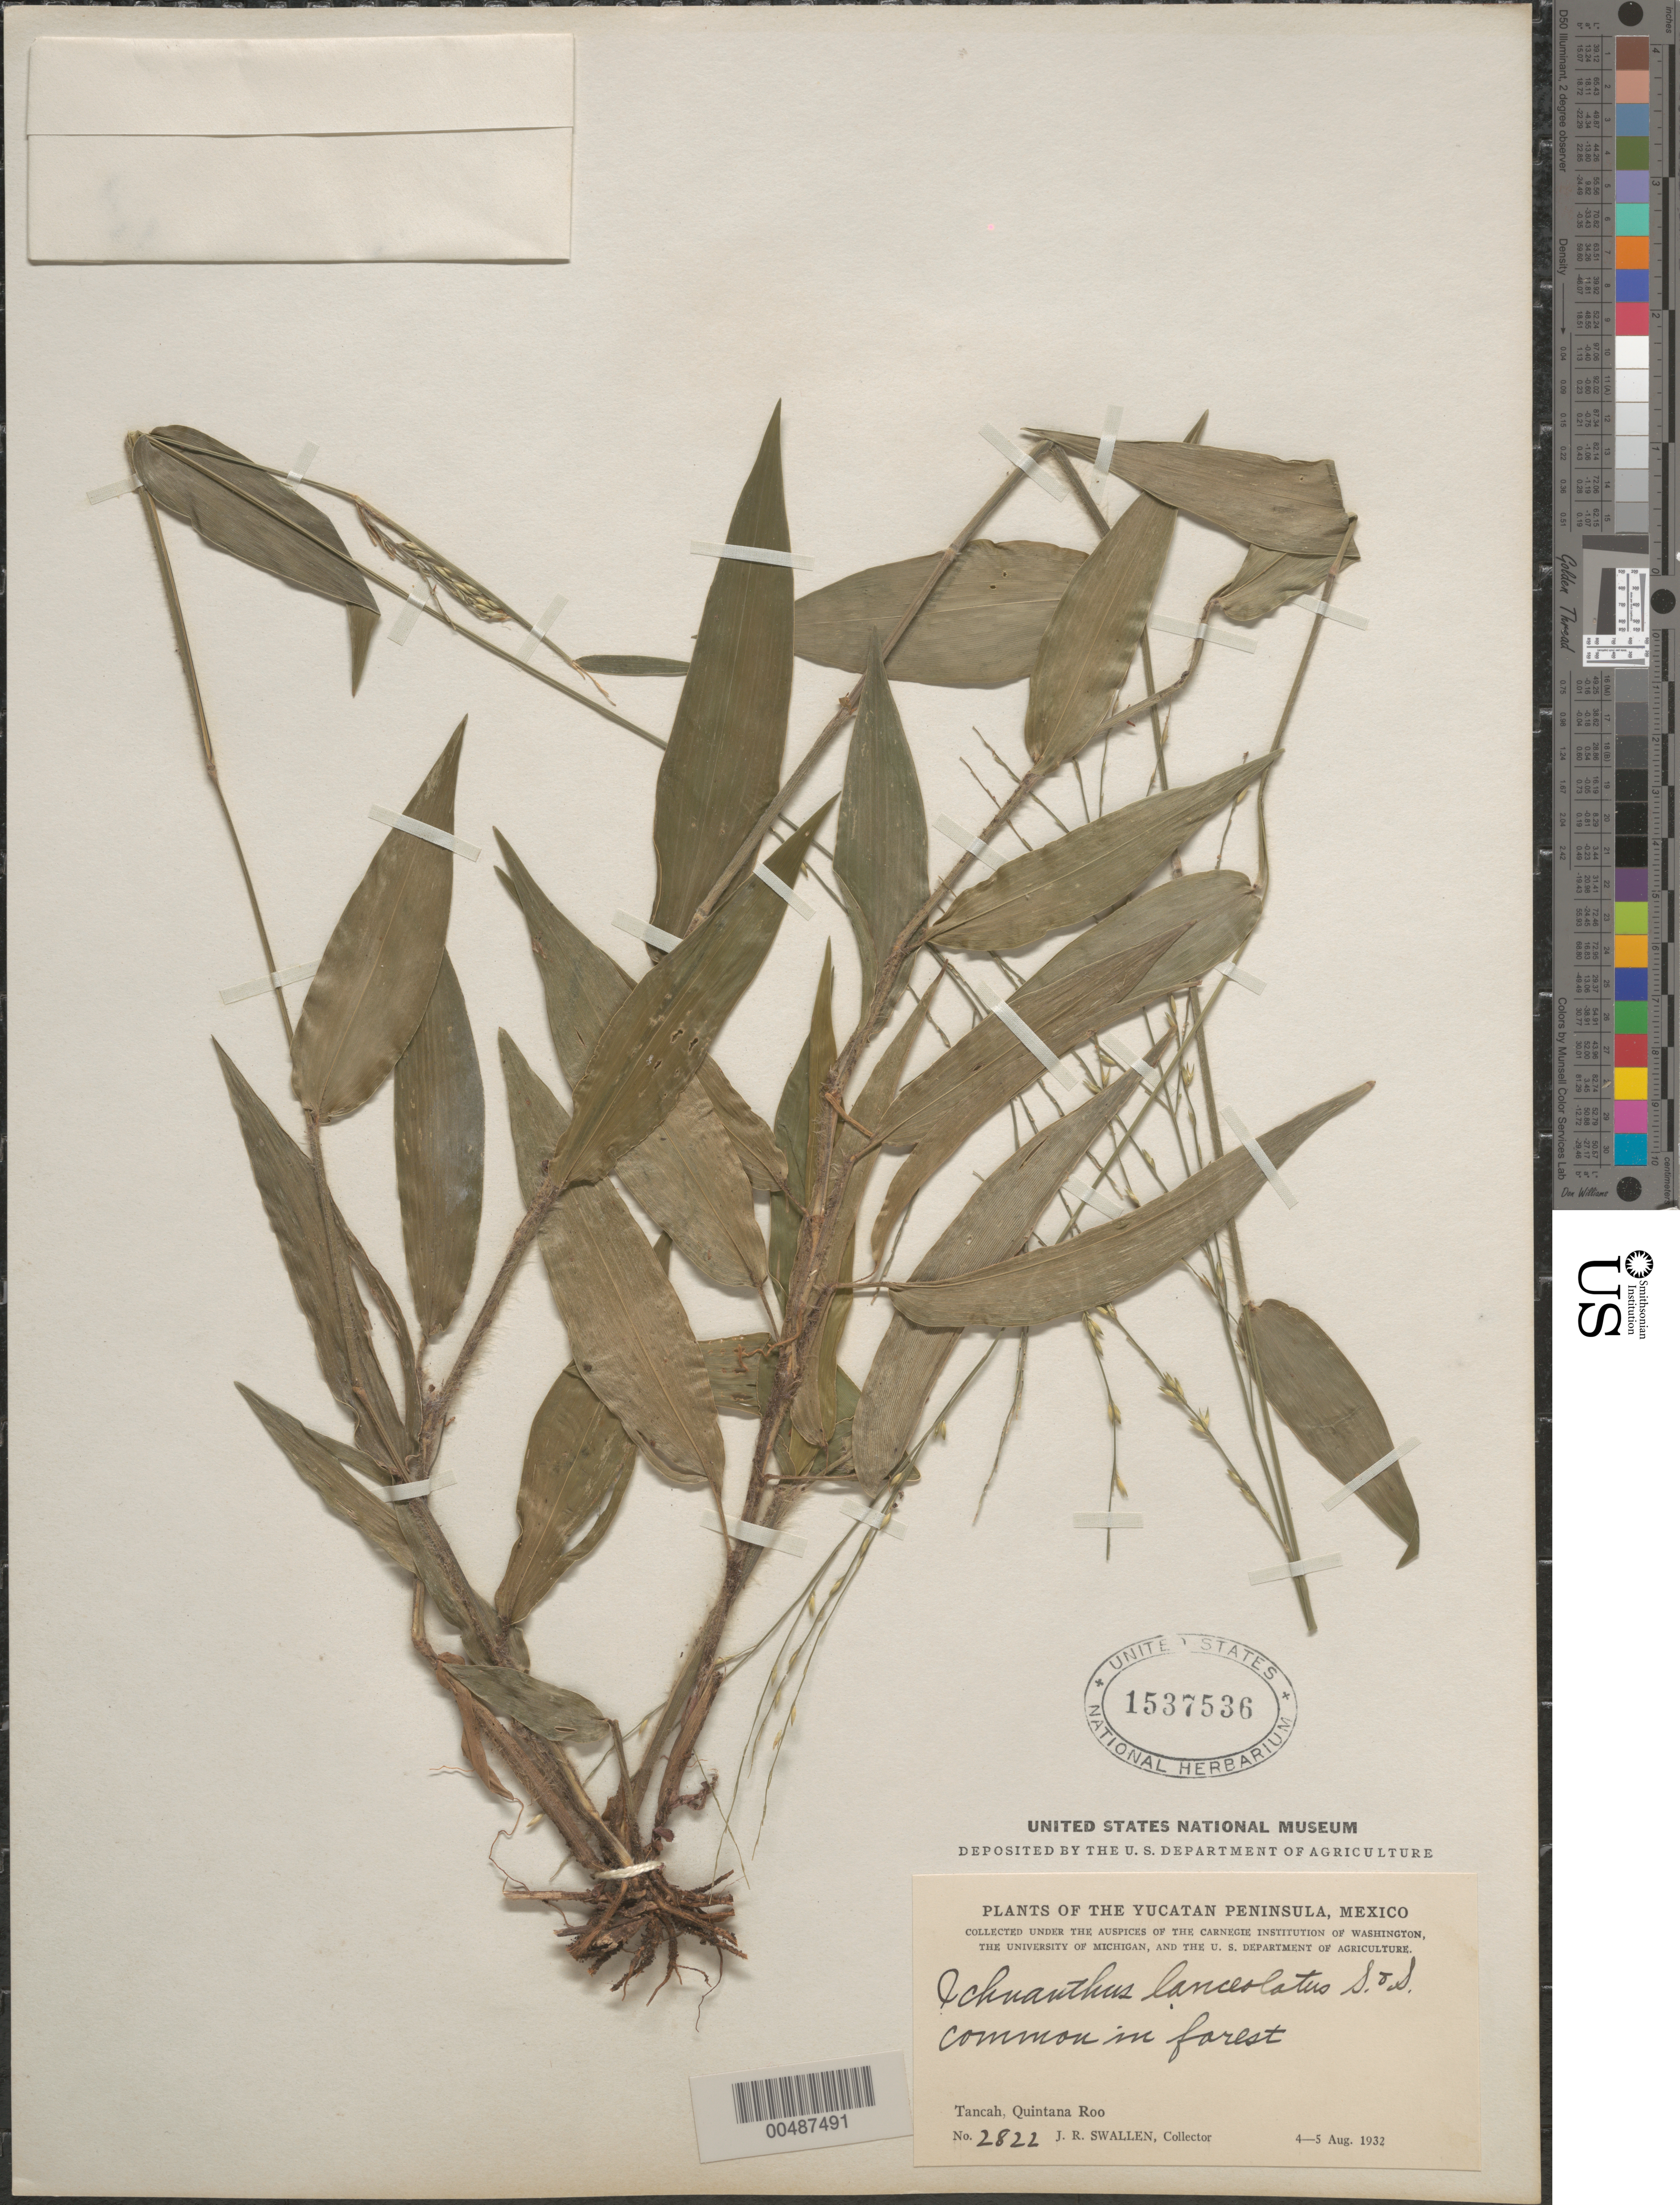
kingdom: Plantae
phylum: Tracheophyta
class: Liliopsida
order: Poales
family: Poaceae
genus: Ichnanthus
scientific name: Ichnanthus lanceolatus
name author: Scribn. & J.G. Sm.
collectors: J. R. Swallen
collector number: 2822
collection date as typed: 4 Aug 1932 to 5 Aug 1932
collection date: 1932-08-04/1932-08-05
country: Mexico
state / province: Quintana Roo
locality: Yucatan Peninsula, Tancah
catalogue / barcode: US 1537536